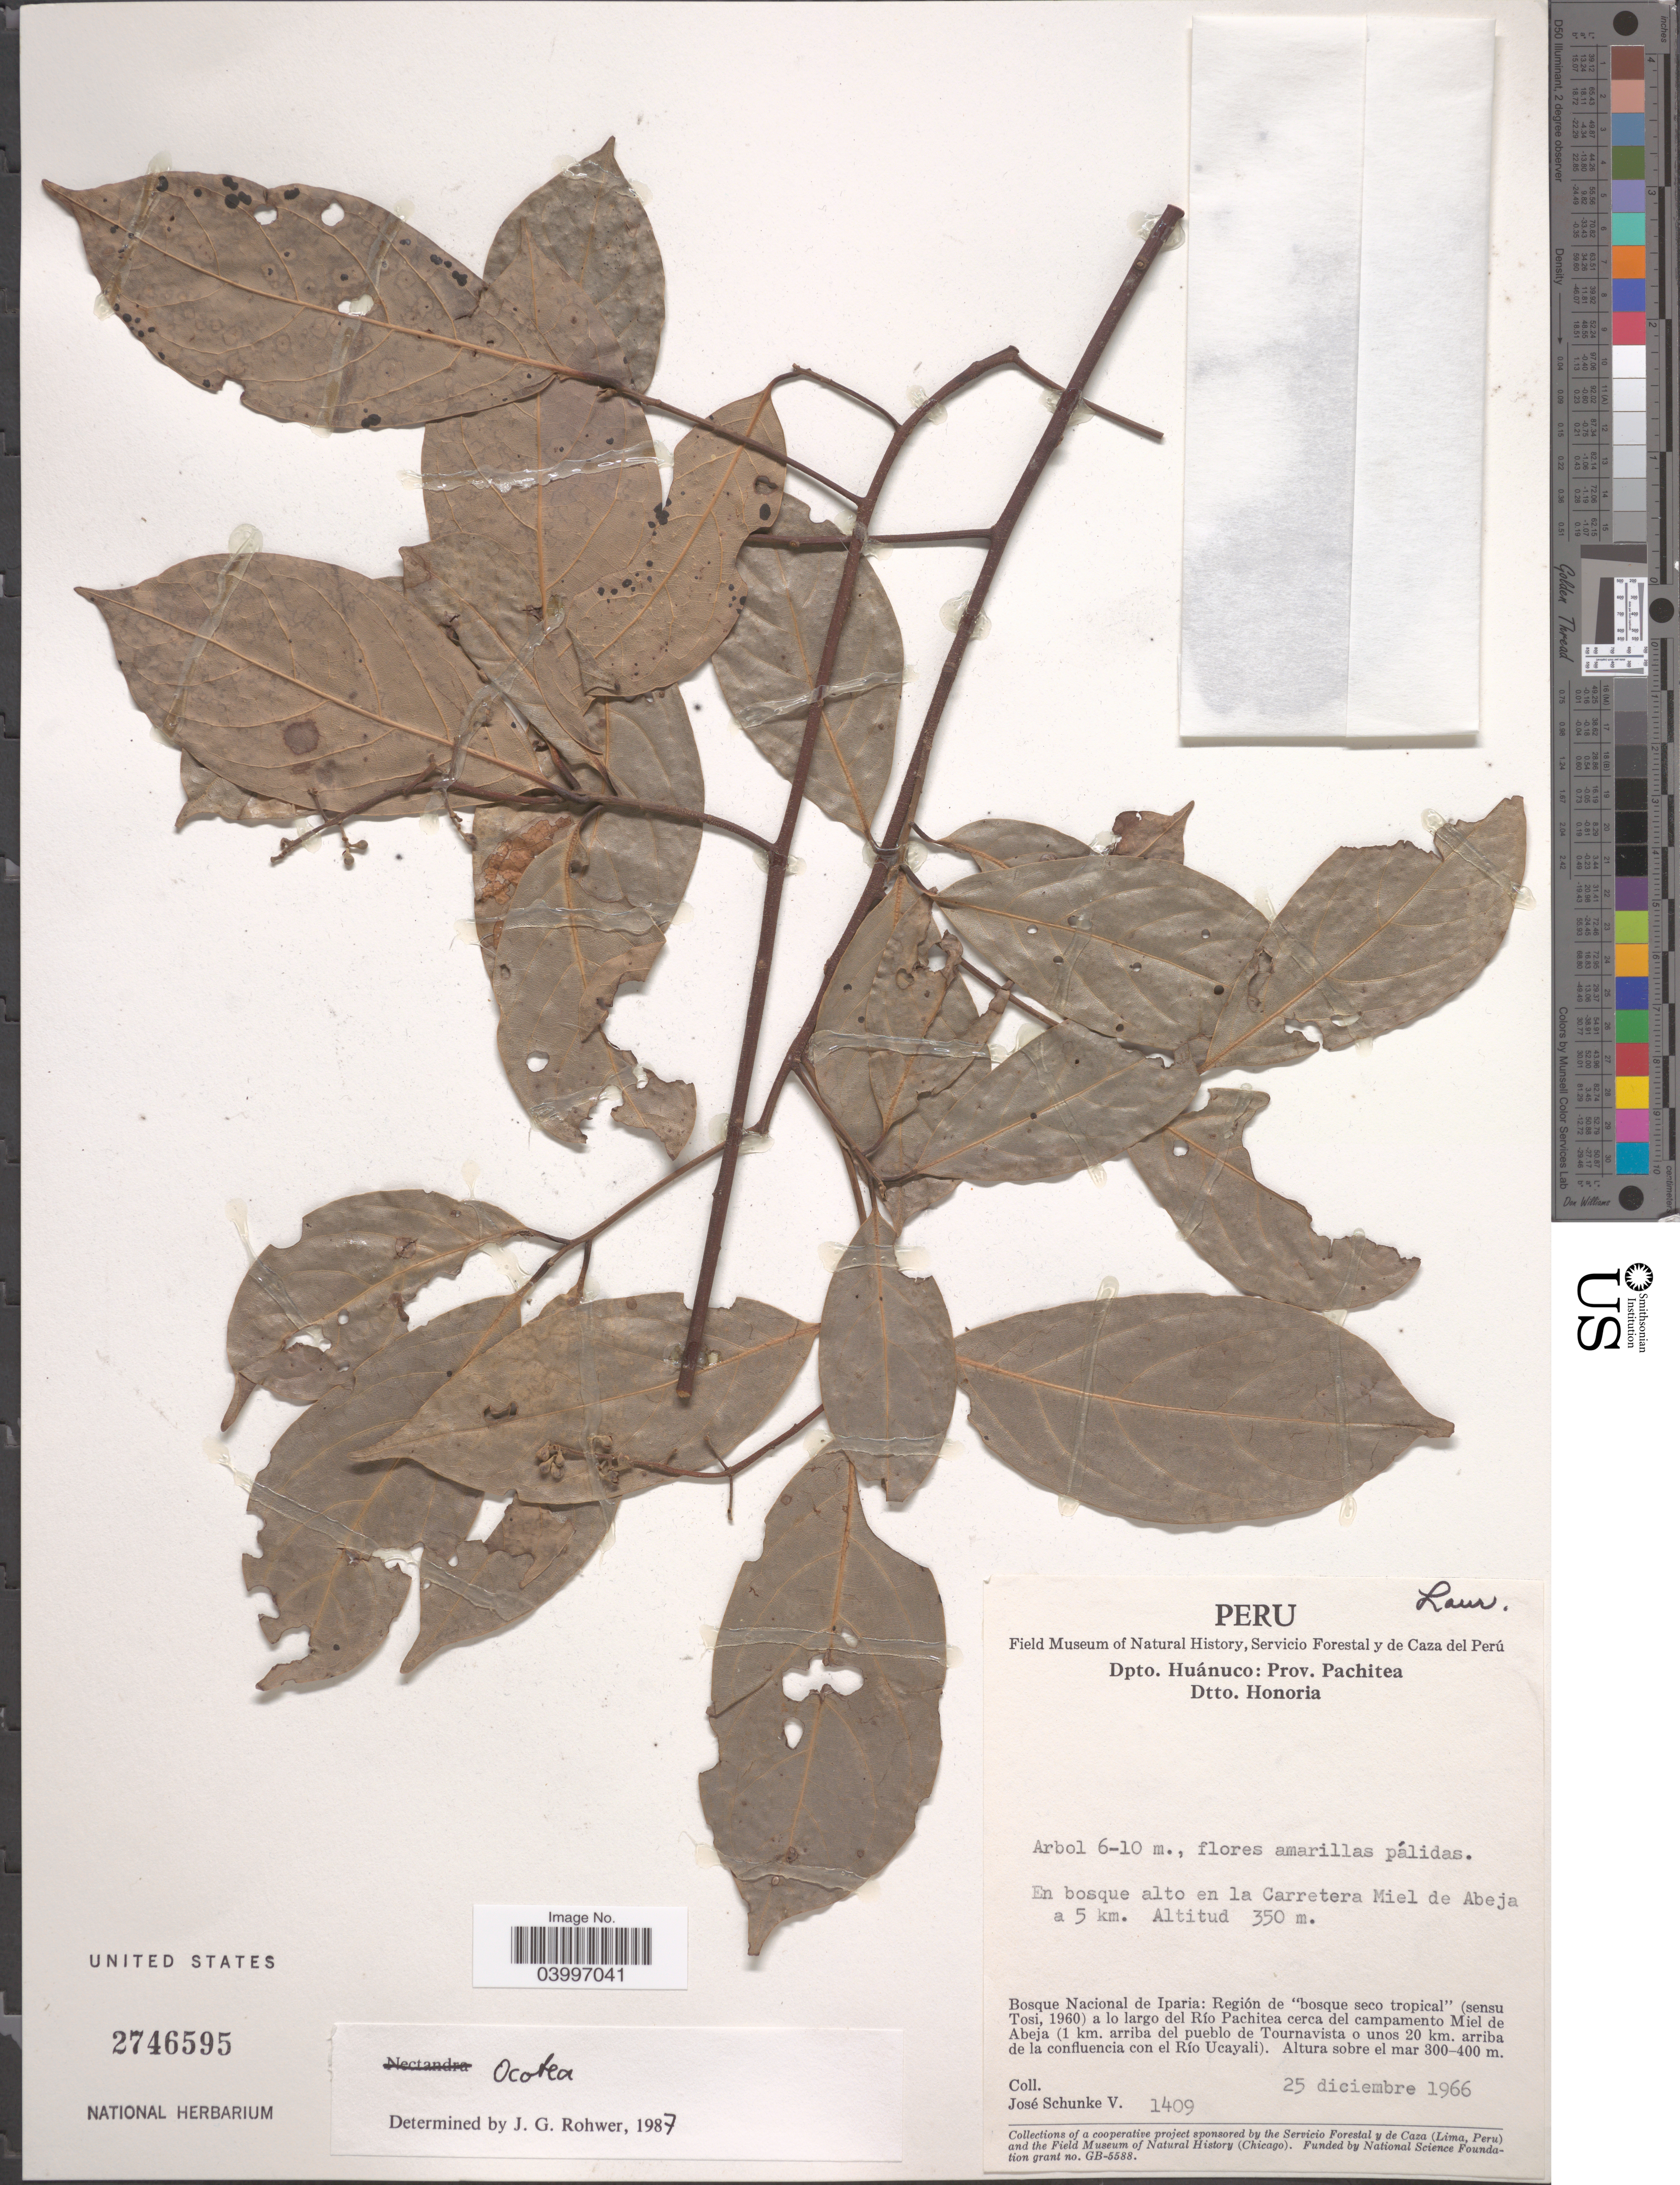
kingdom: Plantae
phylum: Tracheophyta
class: Magnoliopsida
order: Laurales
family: Lauraceae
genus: Ocotea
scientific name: Ocotea sp.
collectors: J. Schunke Vigo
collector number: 1409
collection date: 1966-12-25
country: Peru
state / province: Huánuco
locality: Dpto. Huánuco: Prov. Pachitea. Dtto. Honoria. Bosque Nacional de Iparia: Región de 'bosque seco tropical' (sensu Tosi, 1960) a lo largo del Río Pachitea cerca del campamento Miel de Abeja (1 km. arriba del pueblo de Tournavista o unos 20 km. arriba de la confluencia con el Río Ucayali).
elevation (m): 300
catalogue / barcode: US 2746595